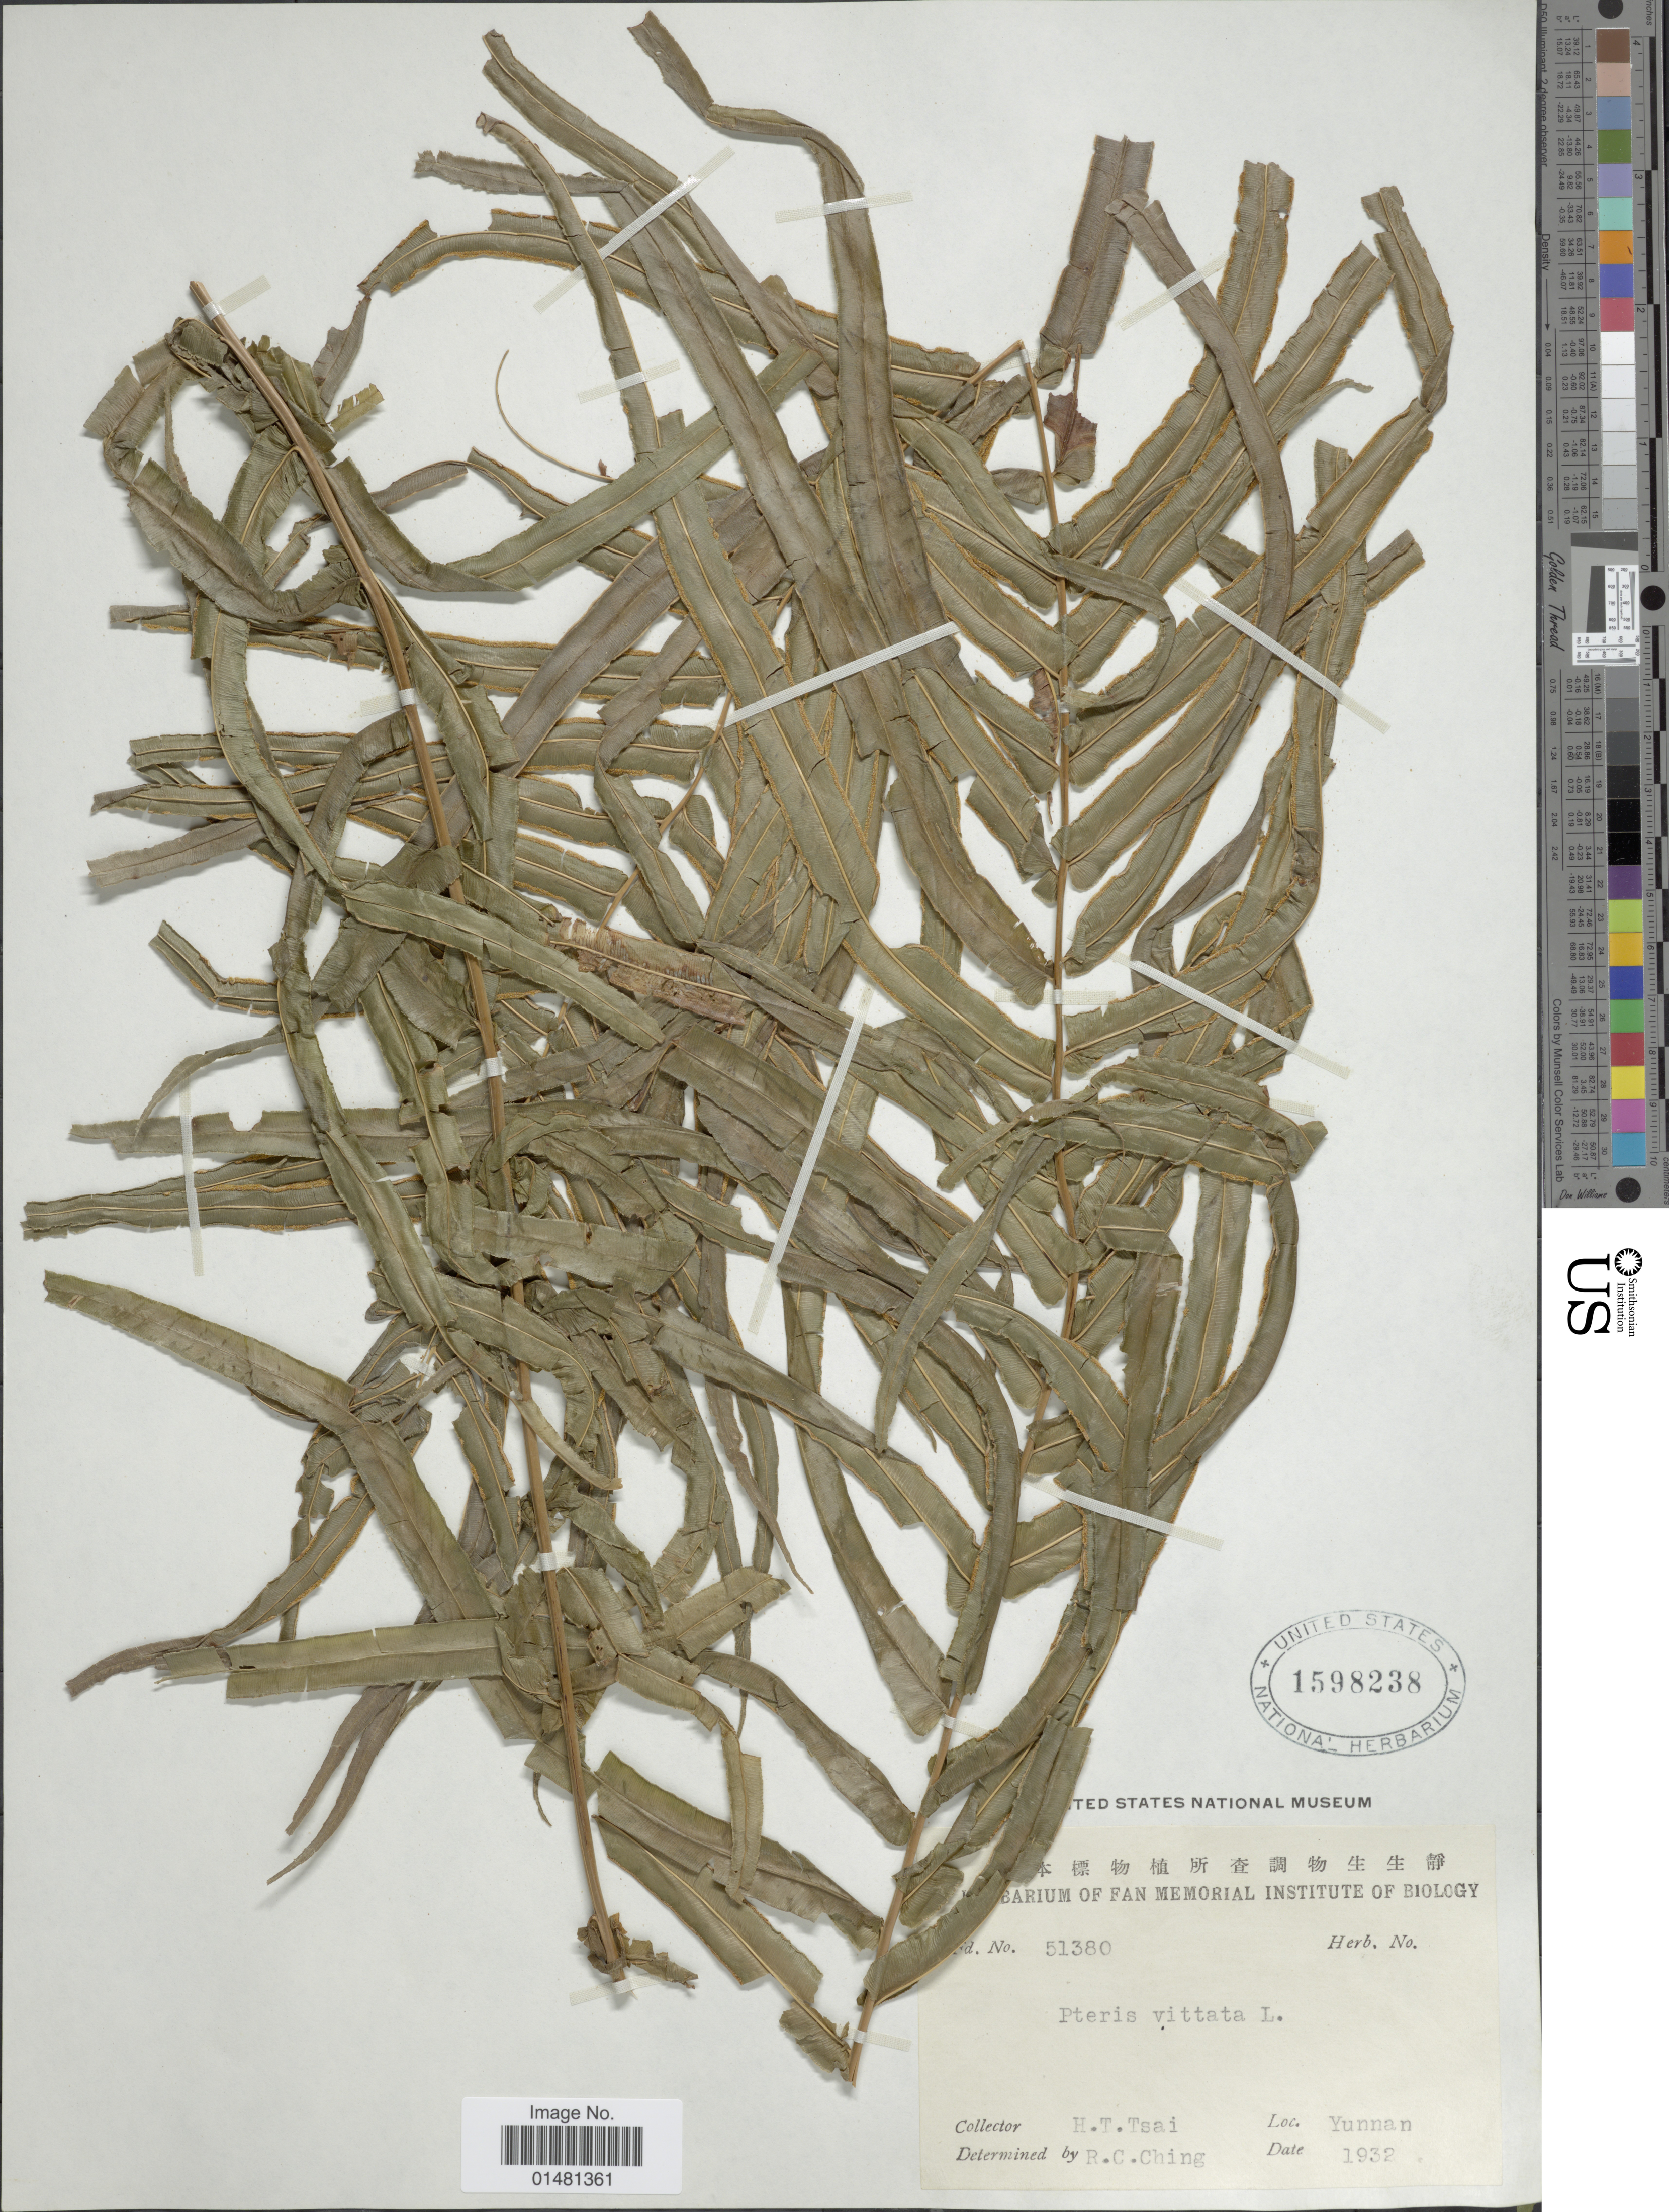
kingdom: Plantae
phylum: Tracheophyta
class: Polypodiopsida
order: Polypodiales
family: Pteridaceae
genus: Pteris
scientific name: Pteris vittata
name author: L.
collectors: H. Tsai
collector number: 51380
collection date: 1932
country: China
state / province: Yunnan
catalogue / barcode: US 1598238